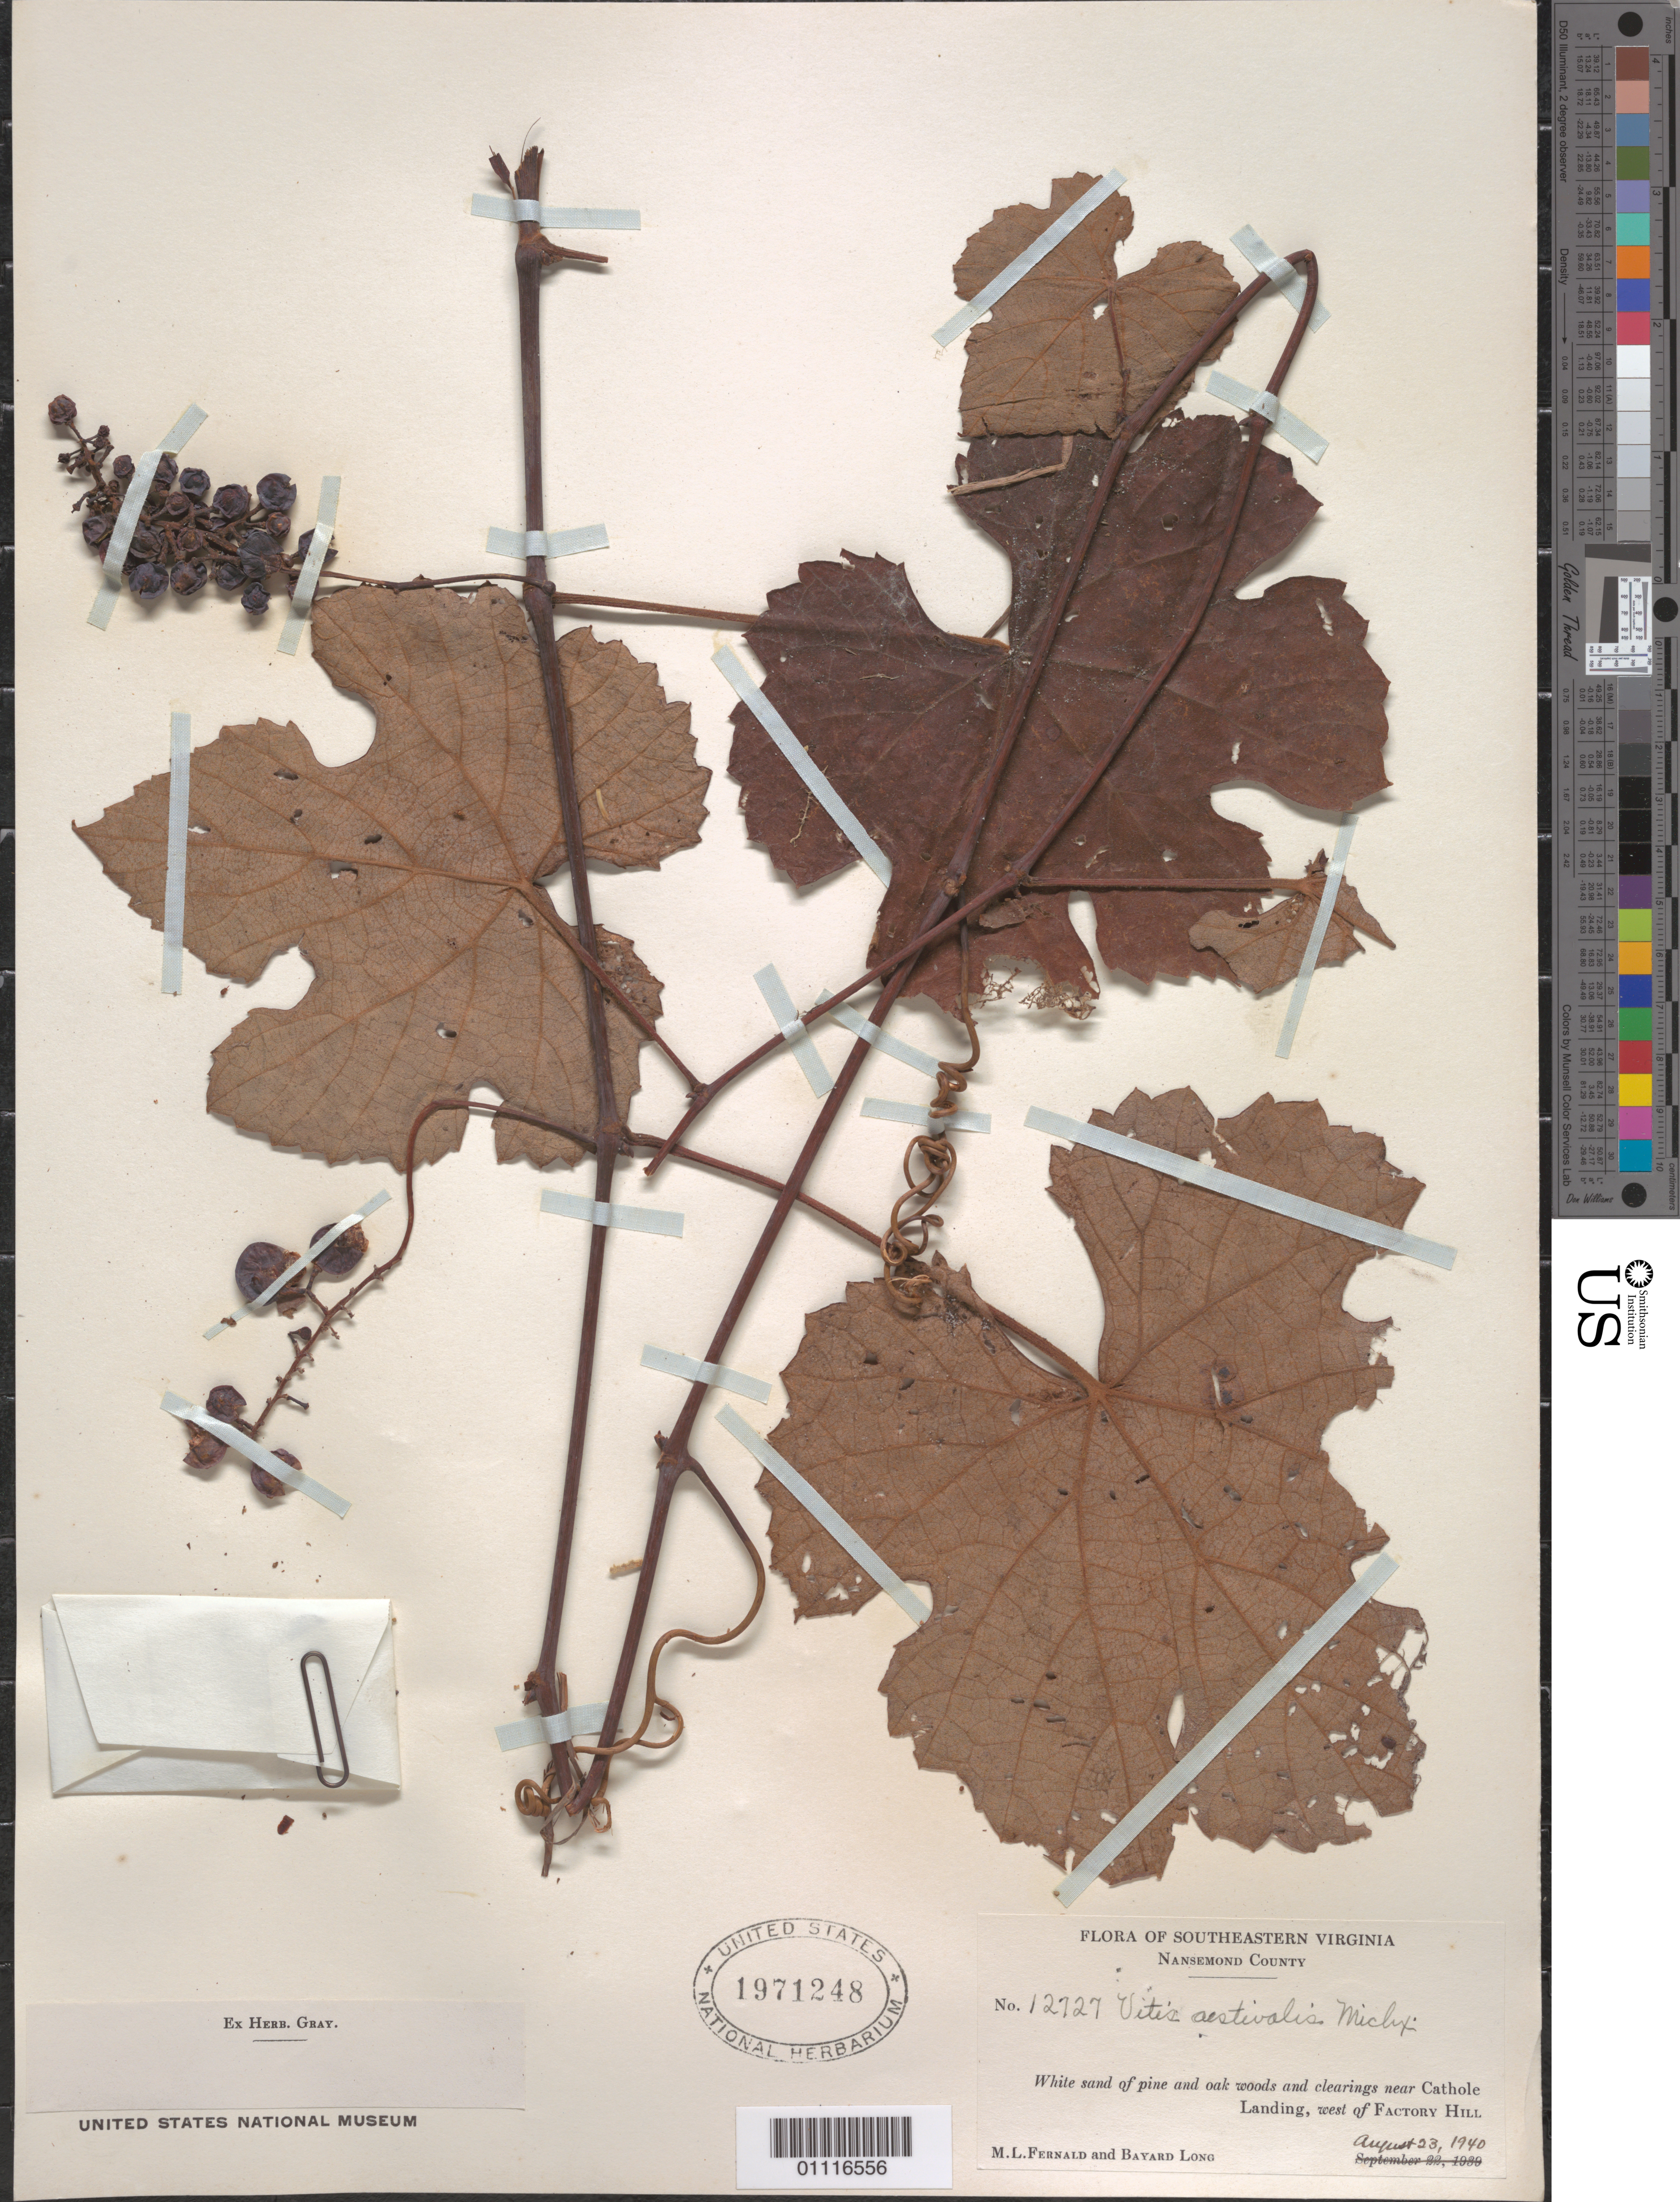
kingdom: Plantae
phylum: Tracheophyta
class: Magnoliopsida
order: Vitales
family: Vitaceae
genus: Vitis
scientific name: Vitis aestivalis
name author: Michx.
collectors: M. L. Fernald & B. Long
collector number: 12727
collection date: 1940-08-23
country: United States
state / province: Virginia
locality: White sand of pine and oak woods and clearings near Cathole Landing, W of Factory Hilll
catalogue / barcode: US 1971248